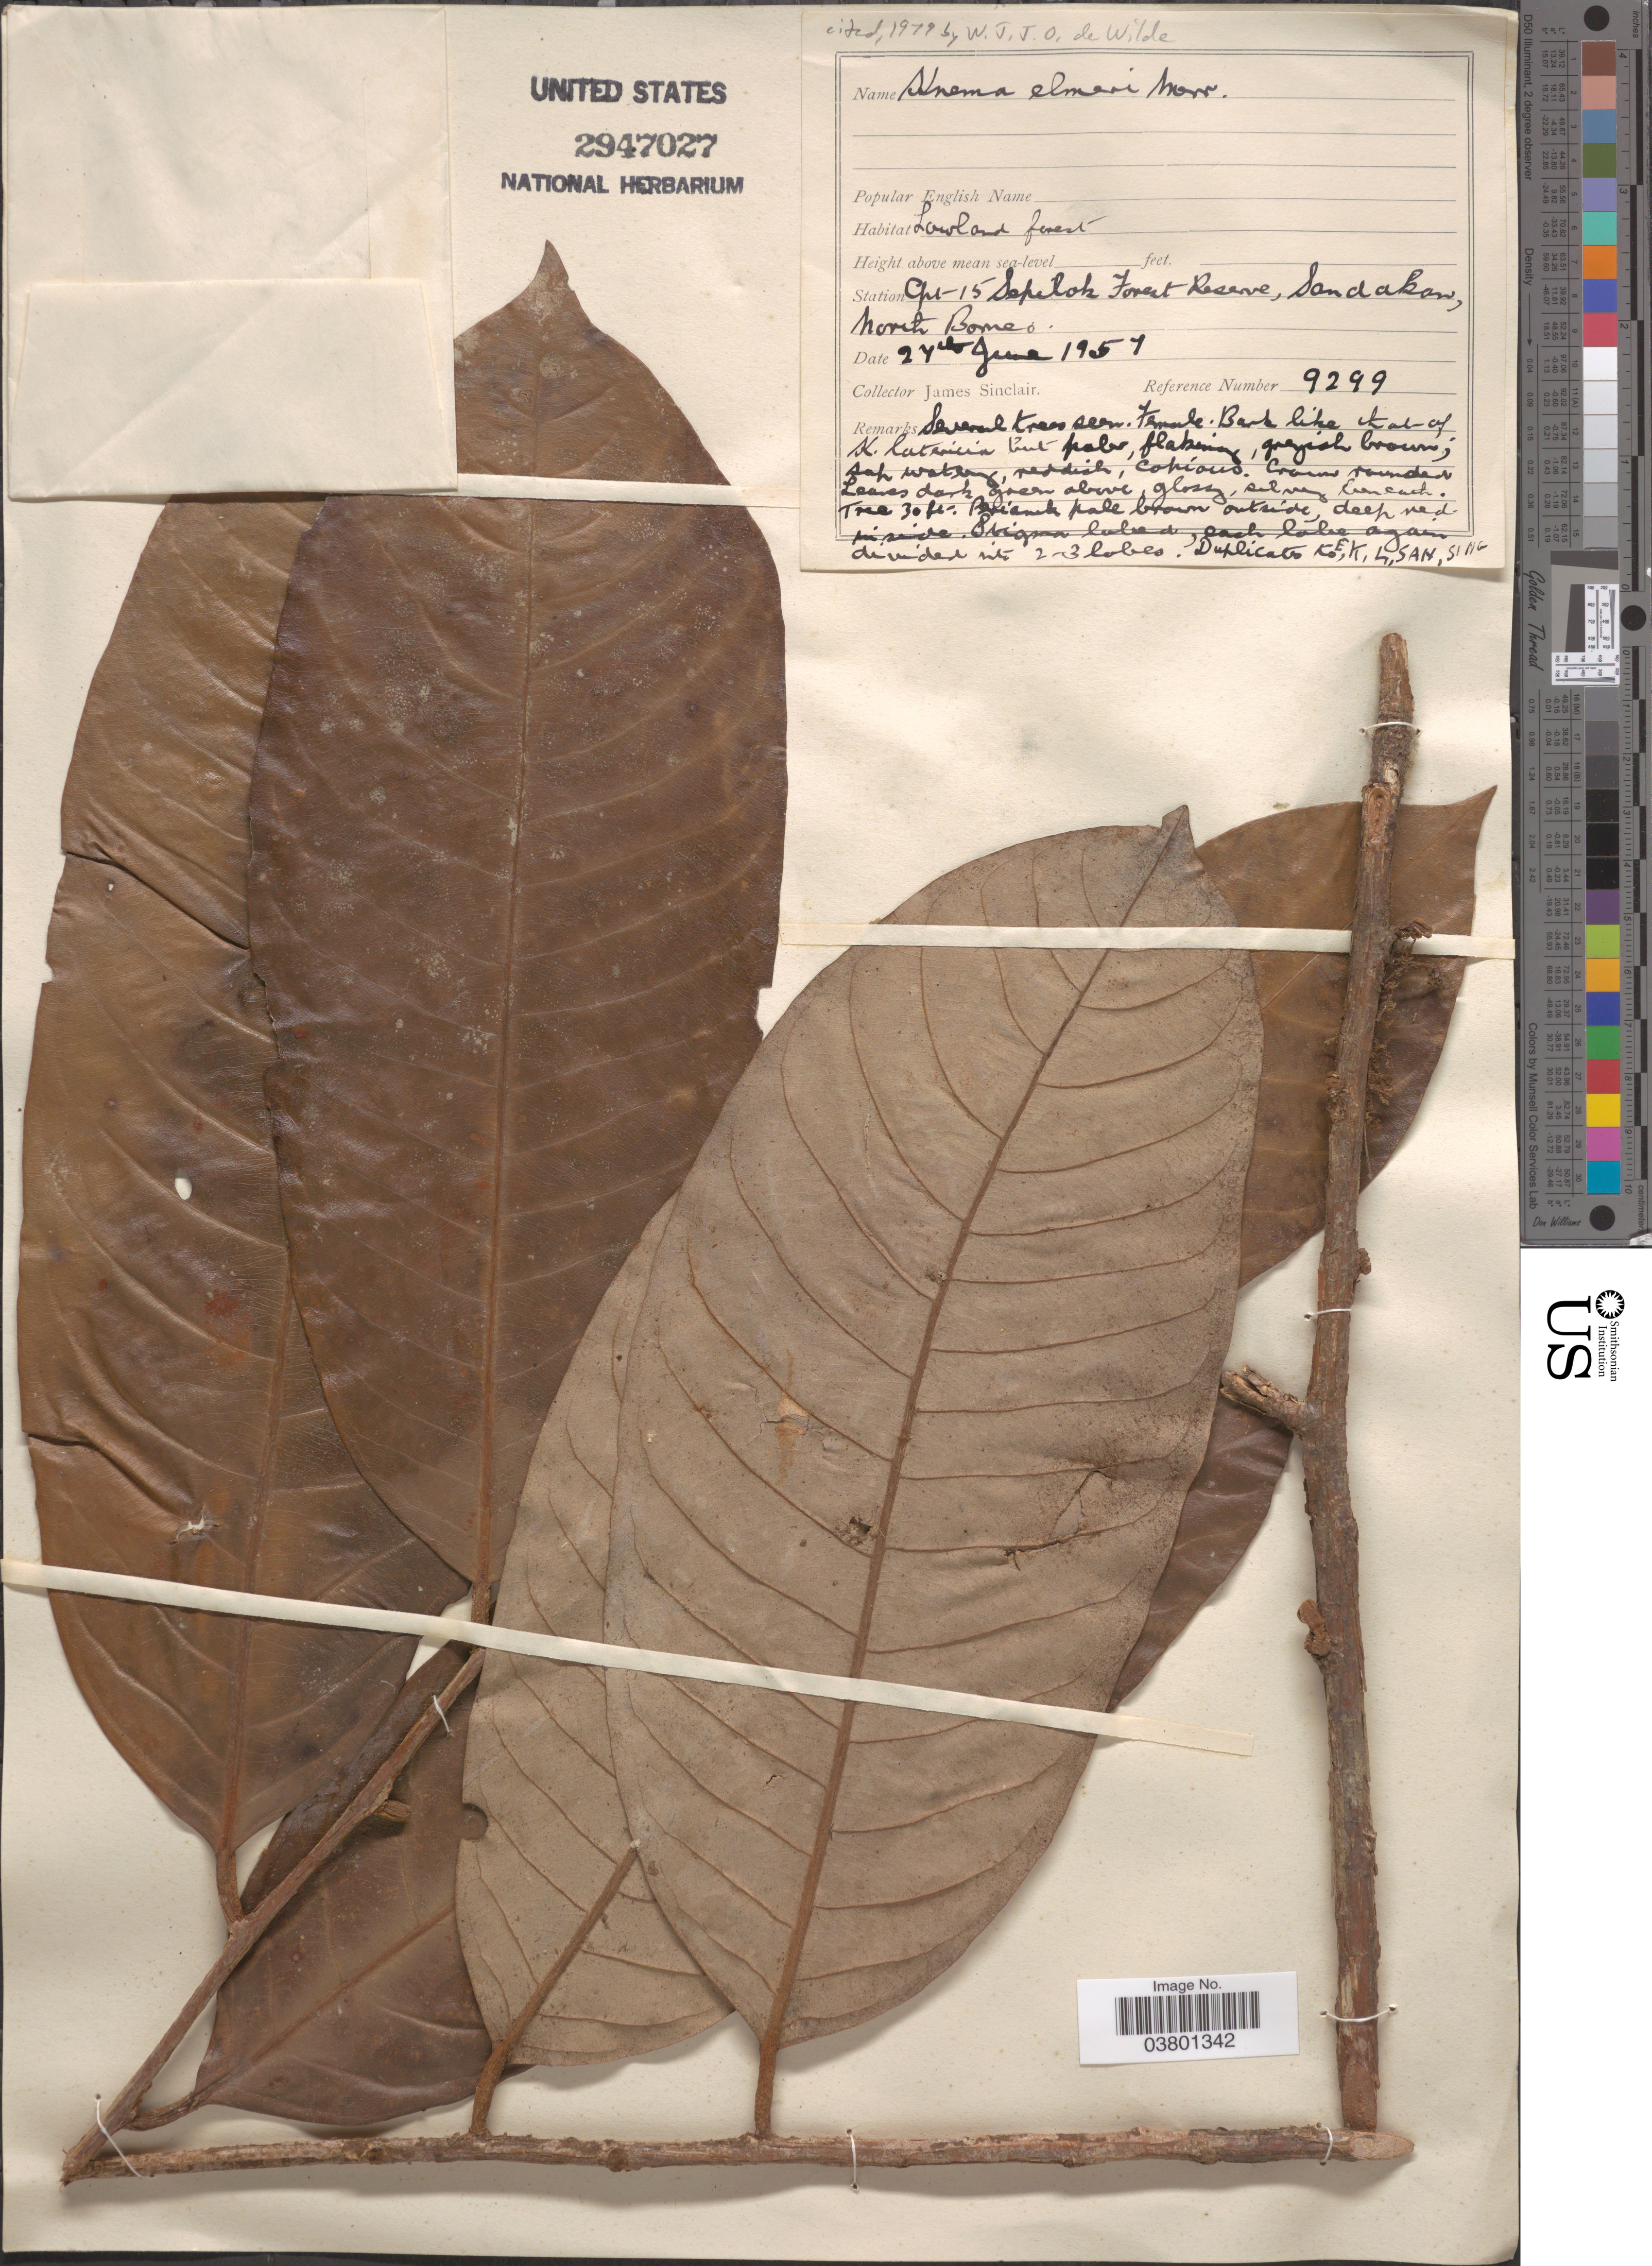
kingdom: Plantae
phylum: Tracheophyta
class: Magnoliopsida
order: Magnoliales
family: Myristicaceae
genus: Knema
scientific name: Knema elmeri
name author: Merr.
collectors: J. Sinclair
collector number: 9299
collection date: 1954-06-24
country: Malaysia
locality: Station Cpt-15. Sepilok Forest Reserve, Sandakan, North Borneo.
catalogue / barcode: US 2947027